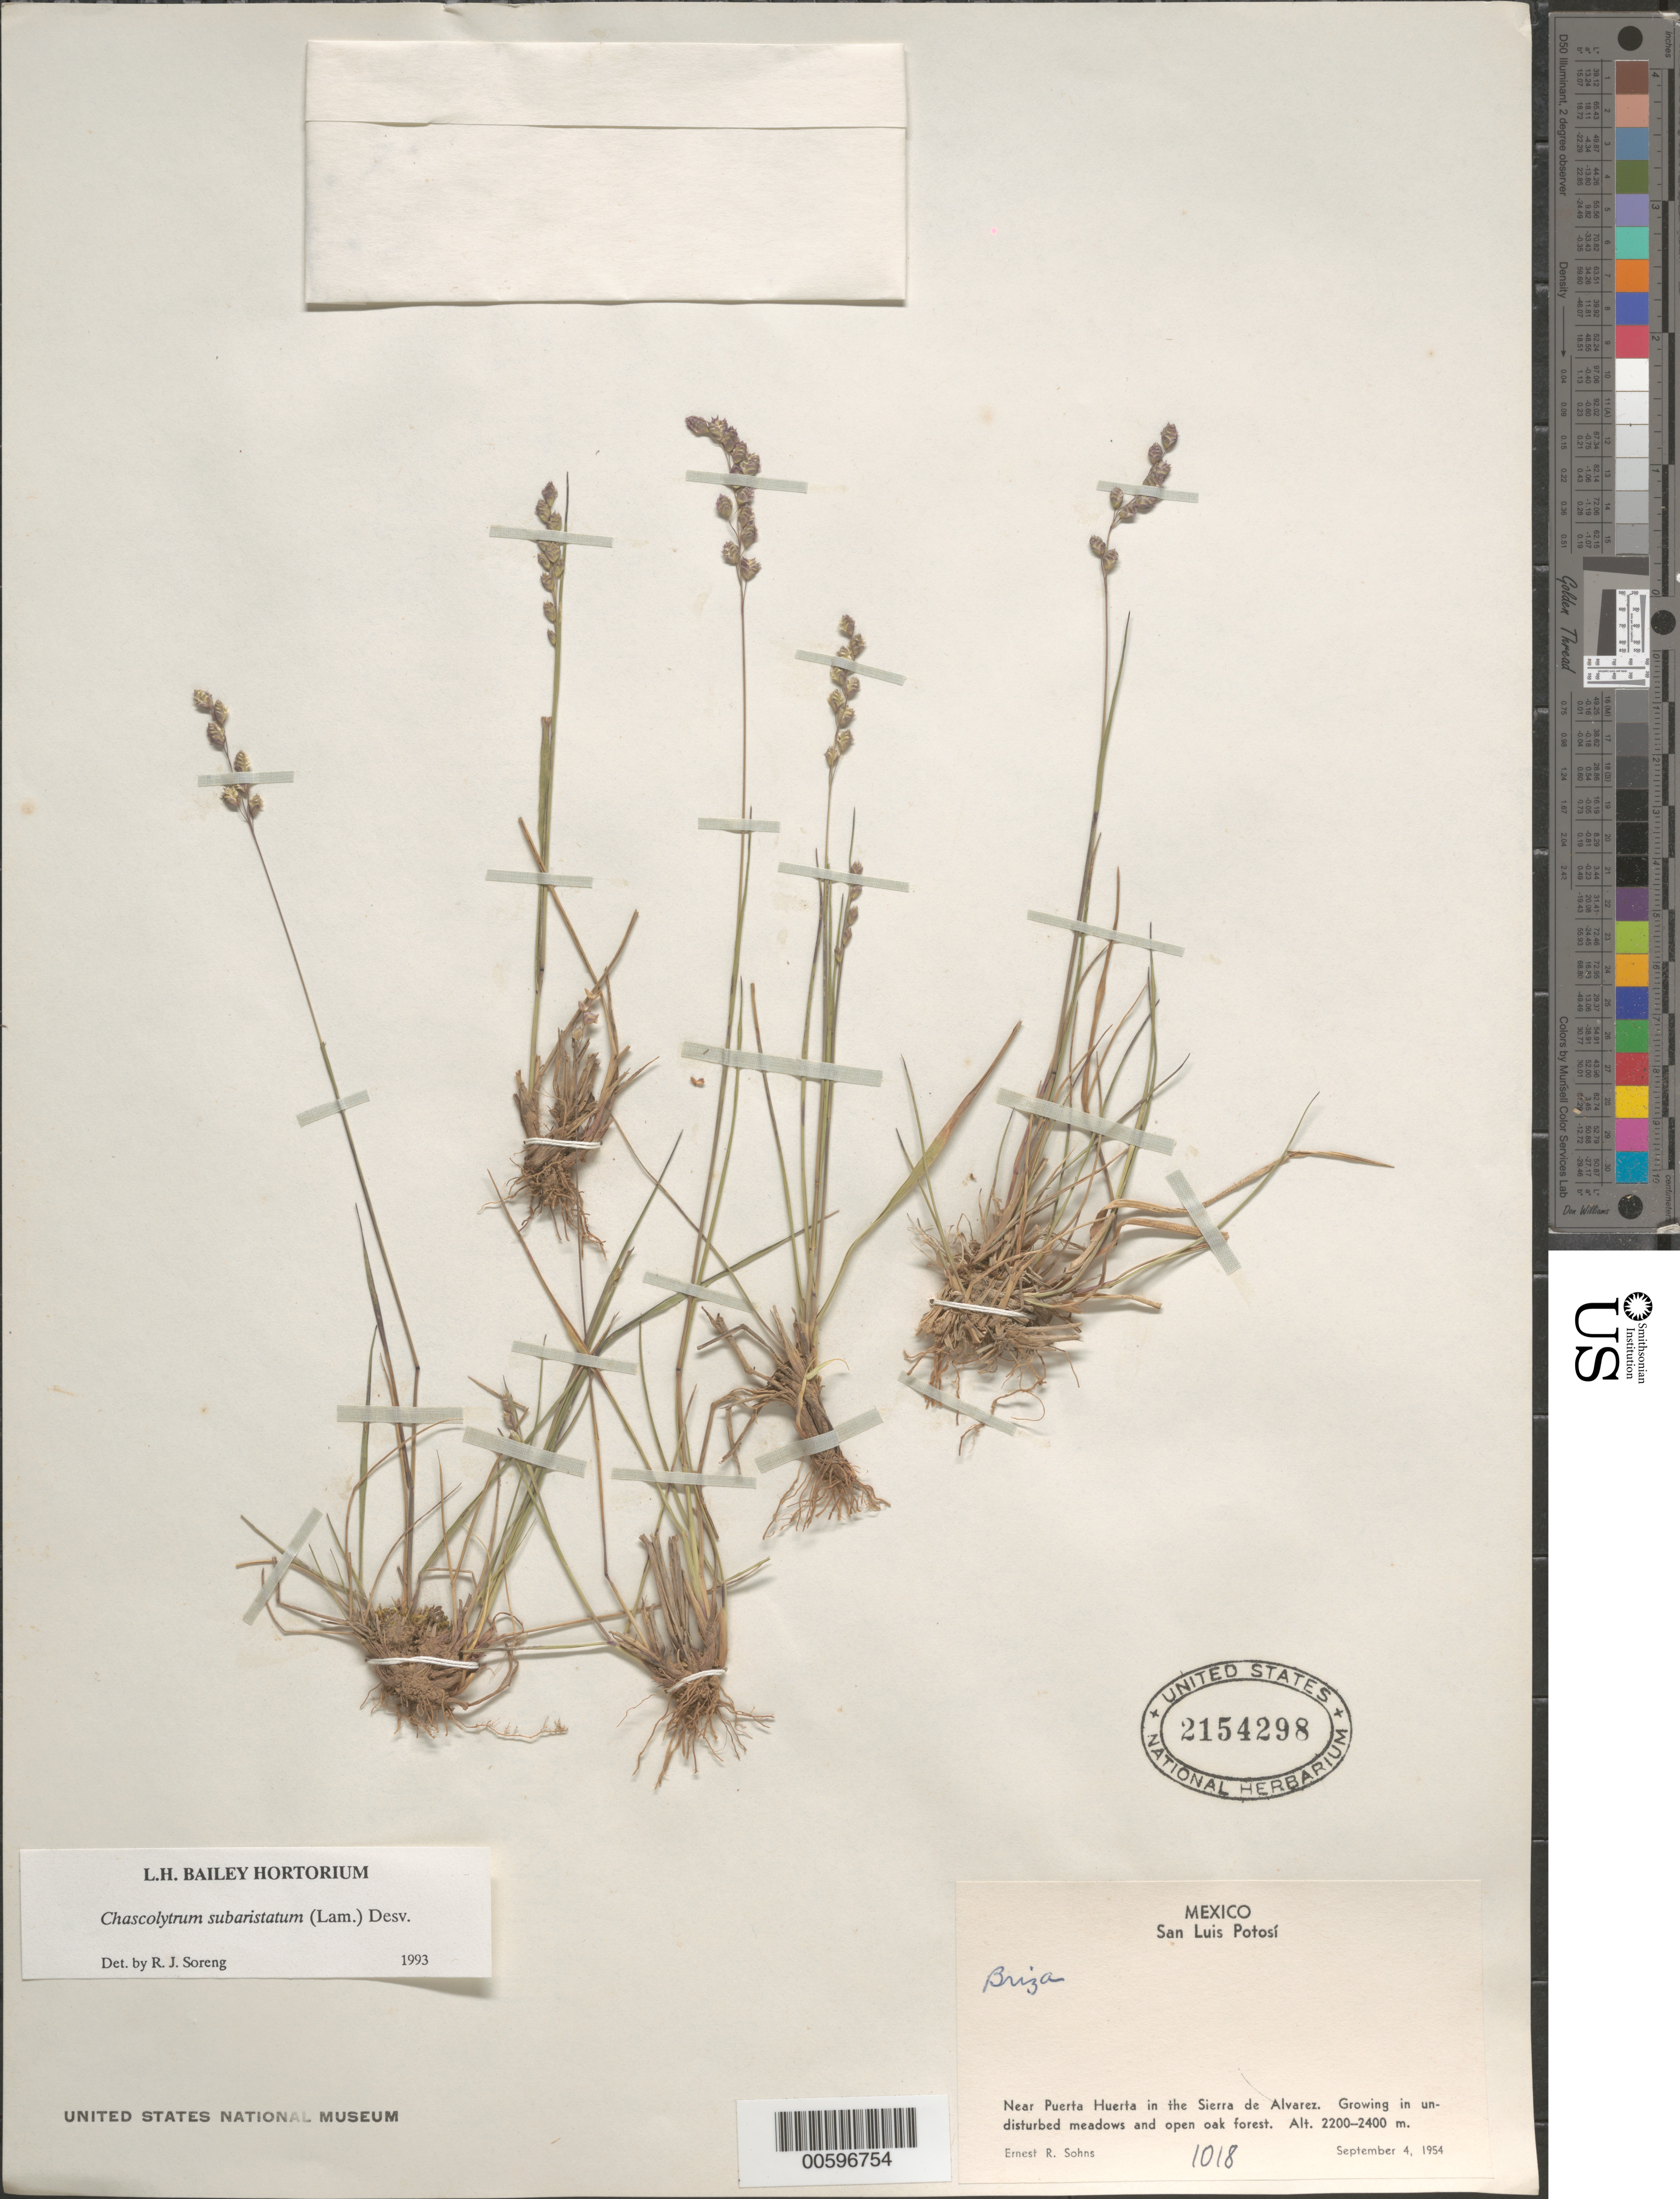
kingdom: Plantae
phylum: Tracheophyta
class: Liliopsida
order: Poales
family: Poaceae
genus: Chascolytrum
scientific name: Chascolytrum subaristatum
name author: (Lam.) Desv.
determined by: Soreng, Robert J., Research Associate (BOT), Smithsonian Institution - National Museum of Natural History (UNITED STATES)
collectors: E. R. Sohns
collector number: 1018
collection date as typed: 4 Sep 1954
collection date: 1954-09-04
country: Mexico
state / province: San Luis Potosi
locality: Near Puerta Huerta in the Sierra de Alvarez.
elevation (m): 2200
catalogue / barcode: US 2154298